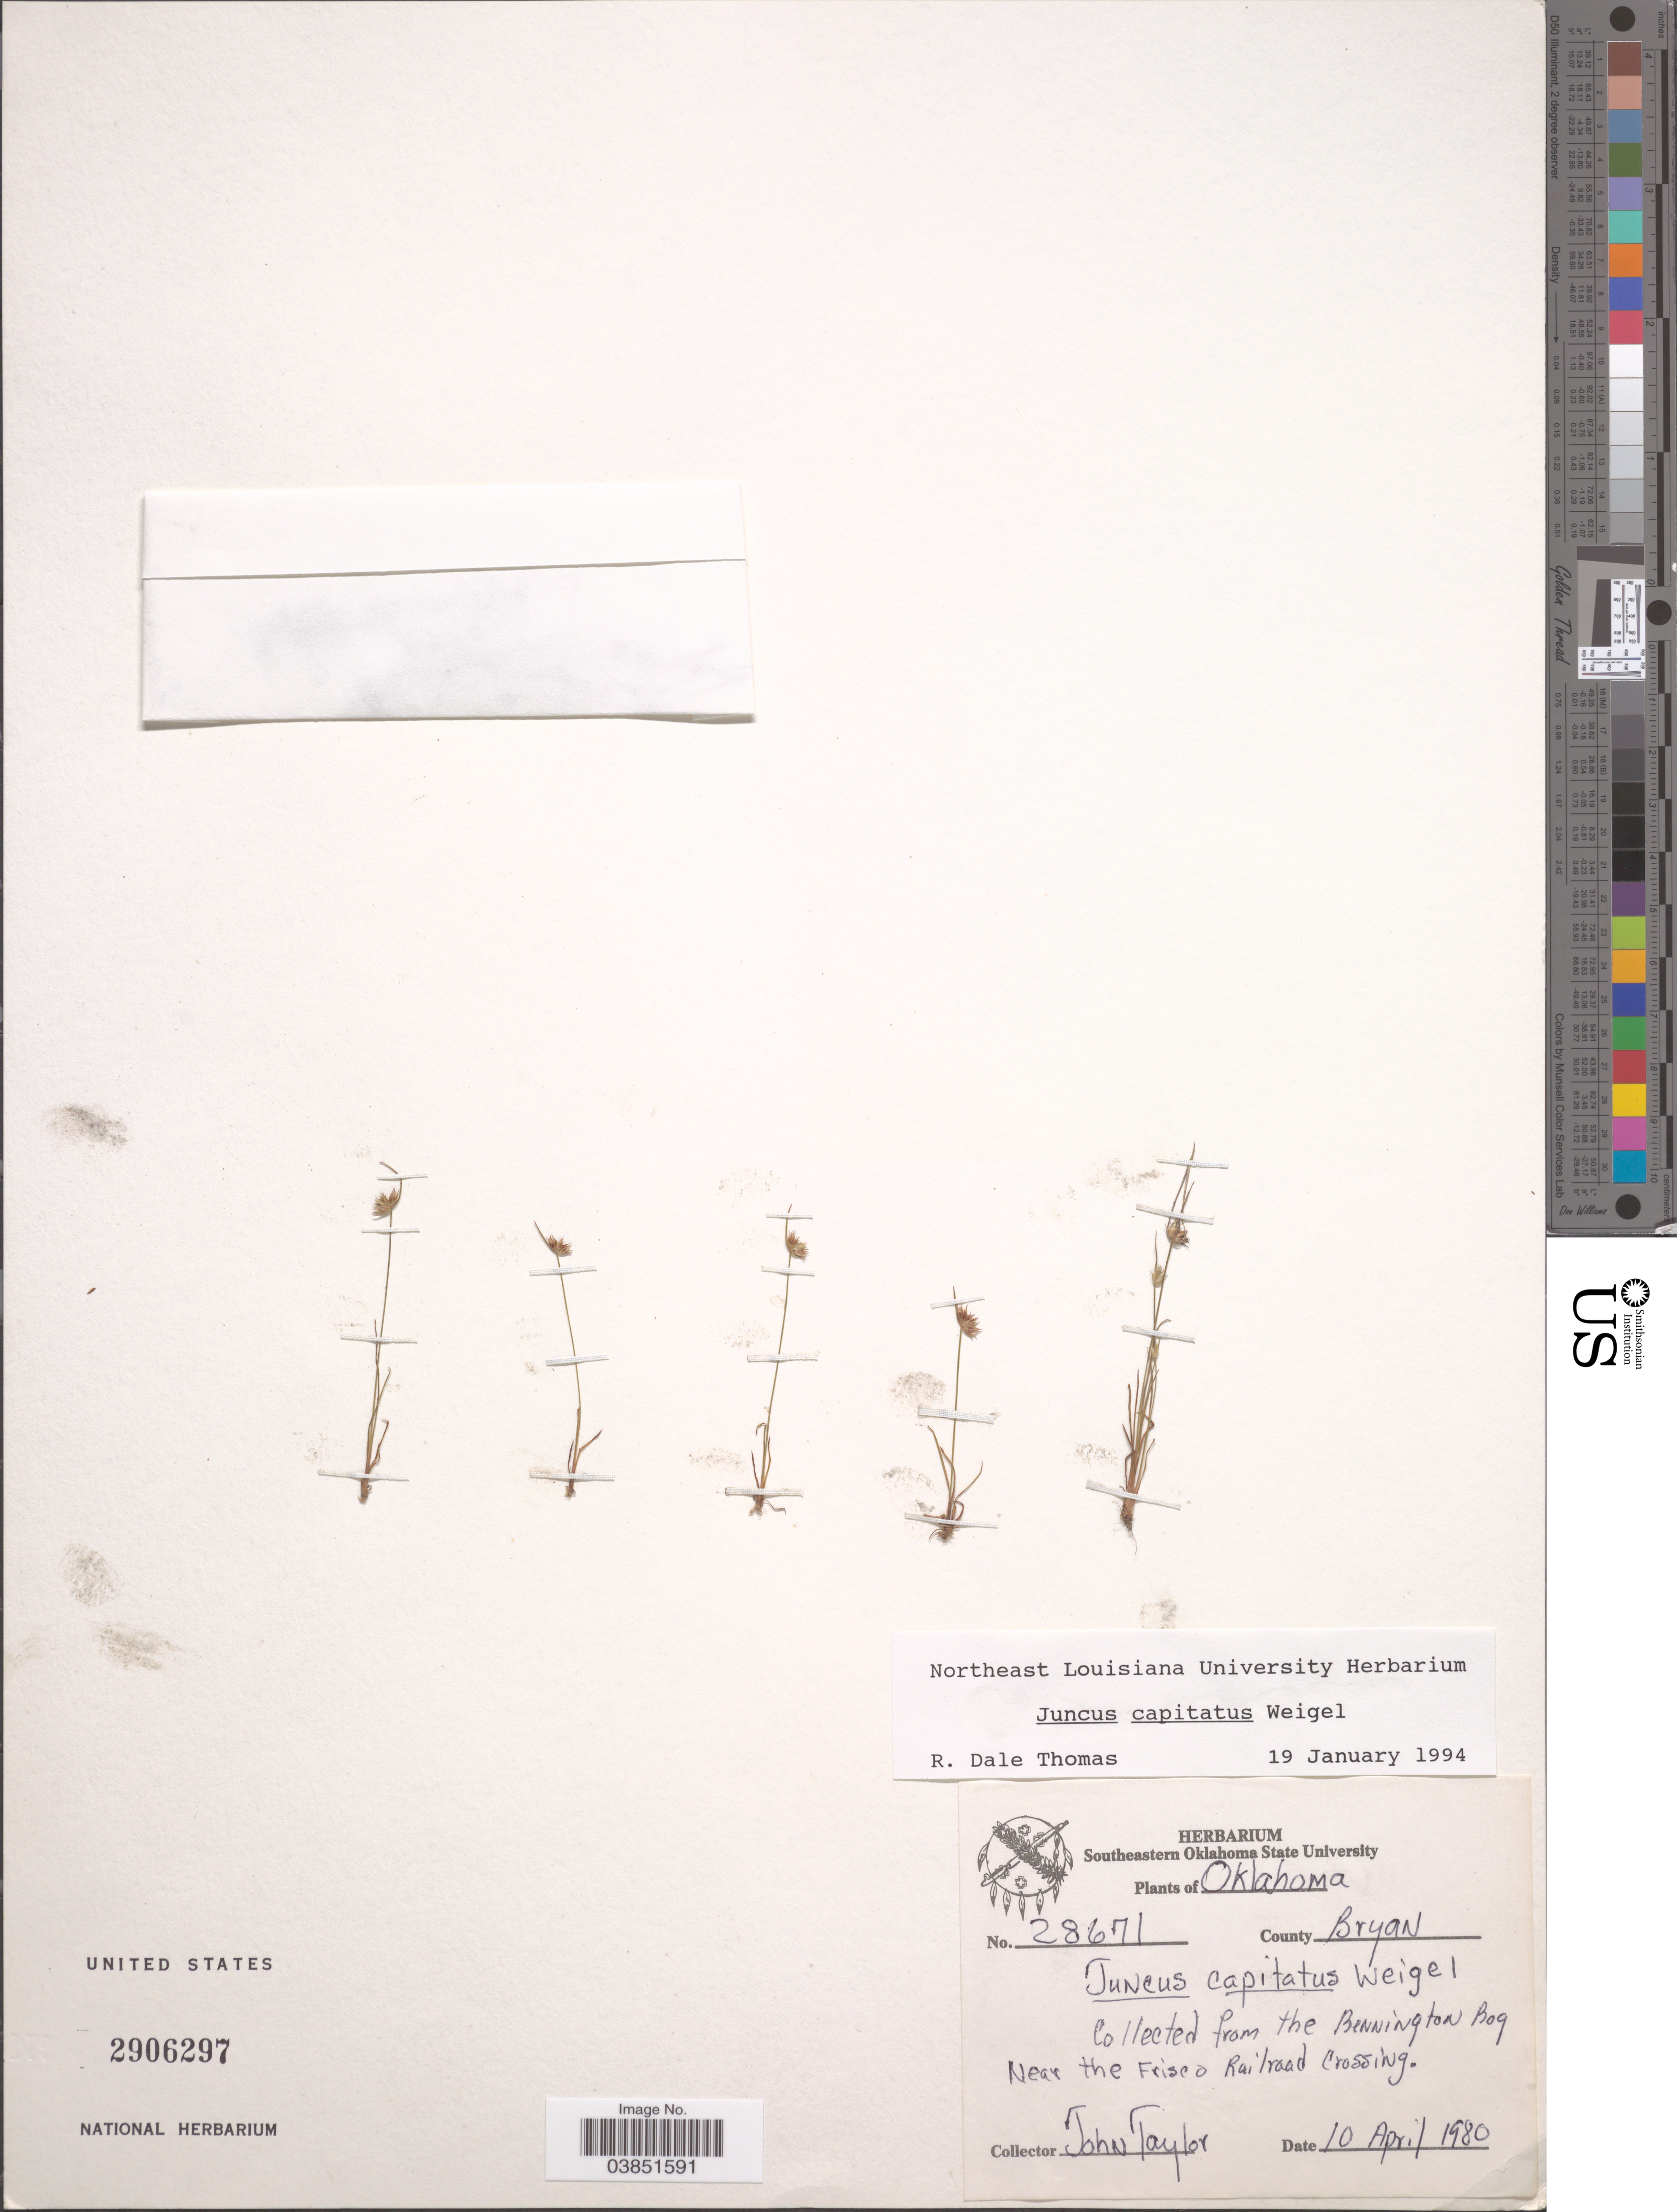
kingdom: Plantae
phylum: Tracheophyta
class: Liliopsida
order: Poales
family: Juncaceae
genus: Juncus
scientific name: Juncus capitatus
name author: Weigel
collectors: J. Taylor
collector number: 28671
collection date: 1980-04-10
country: United States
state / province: Oklahoma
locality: County Bryan. Bennington Bog near the Frisco Railroad Crossing.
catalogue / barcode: US 2906297